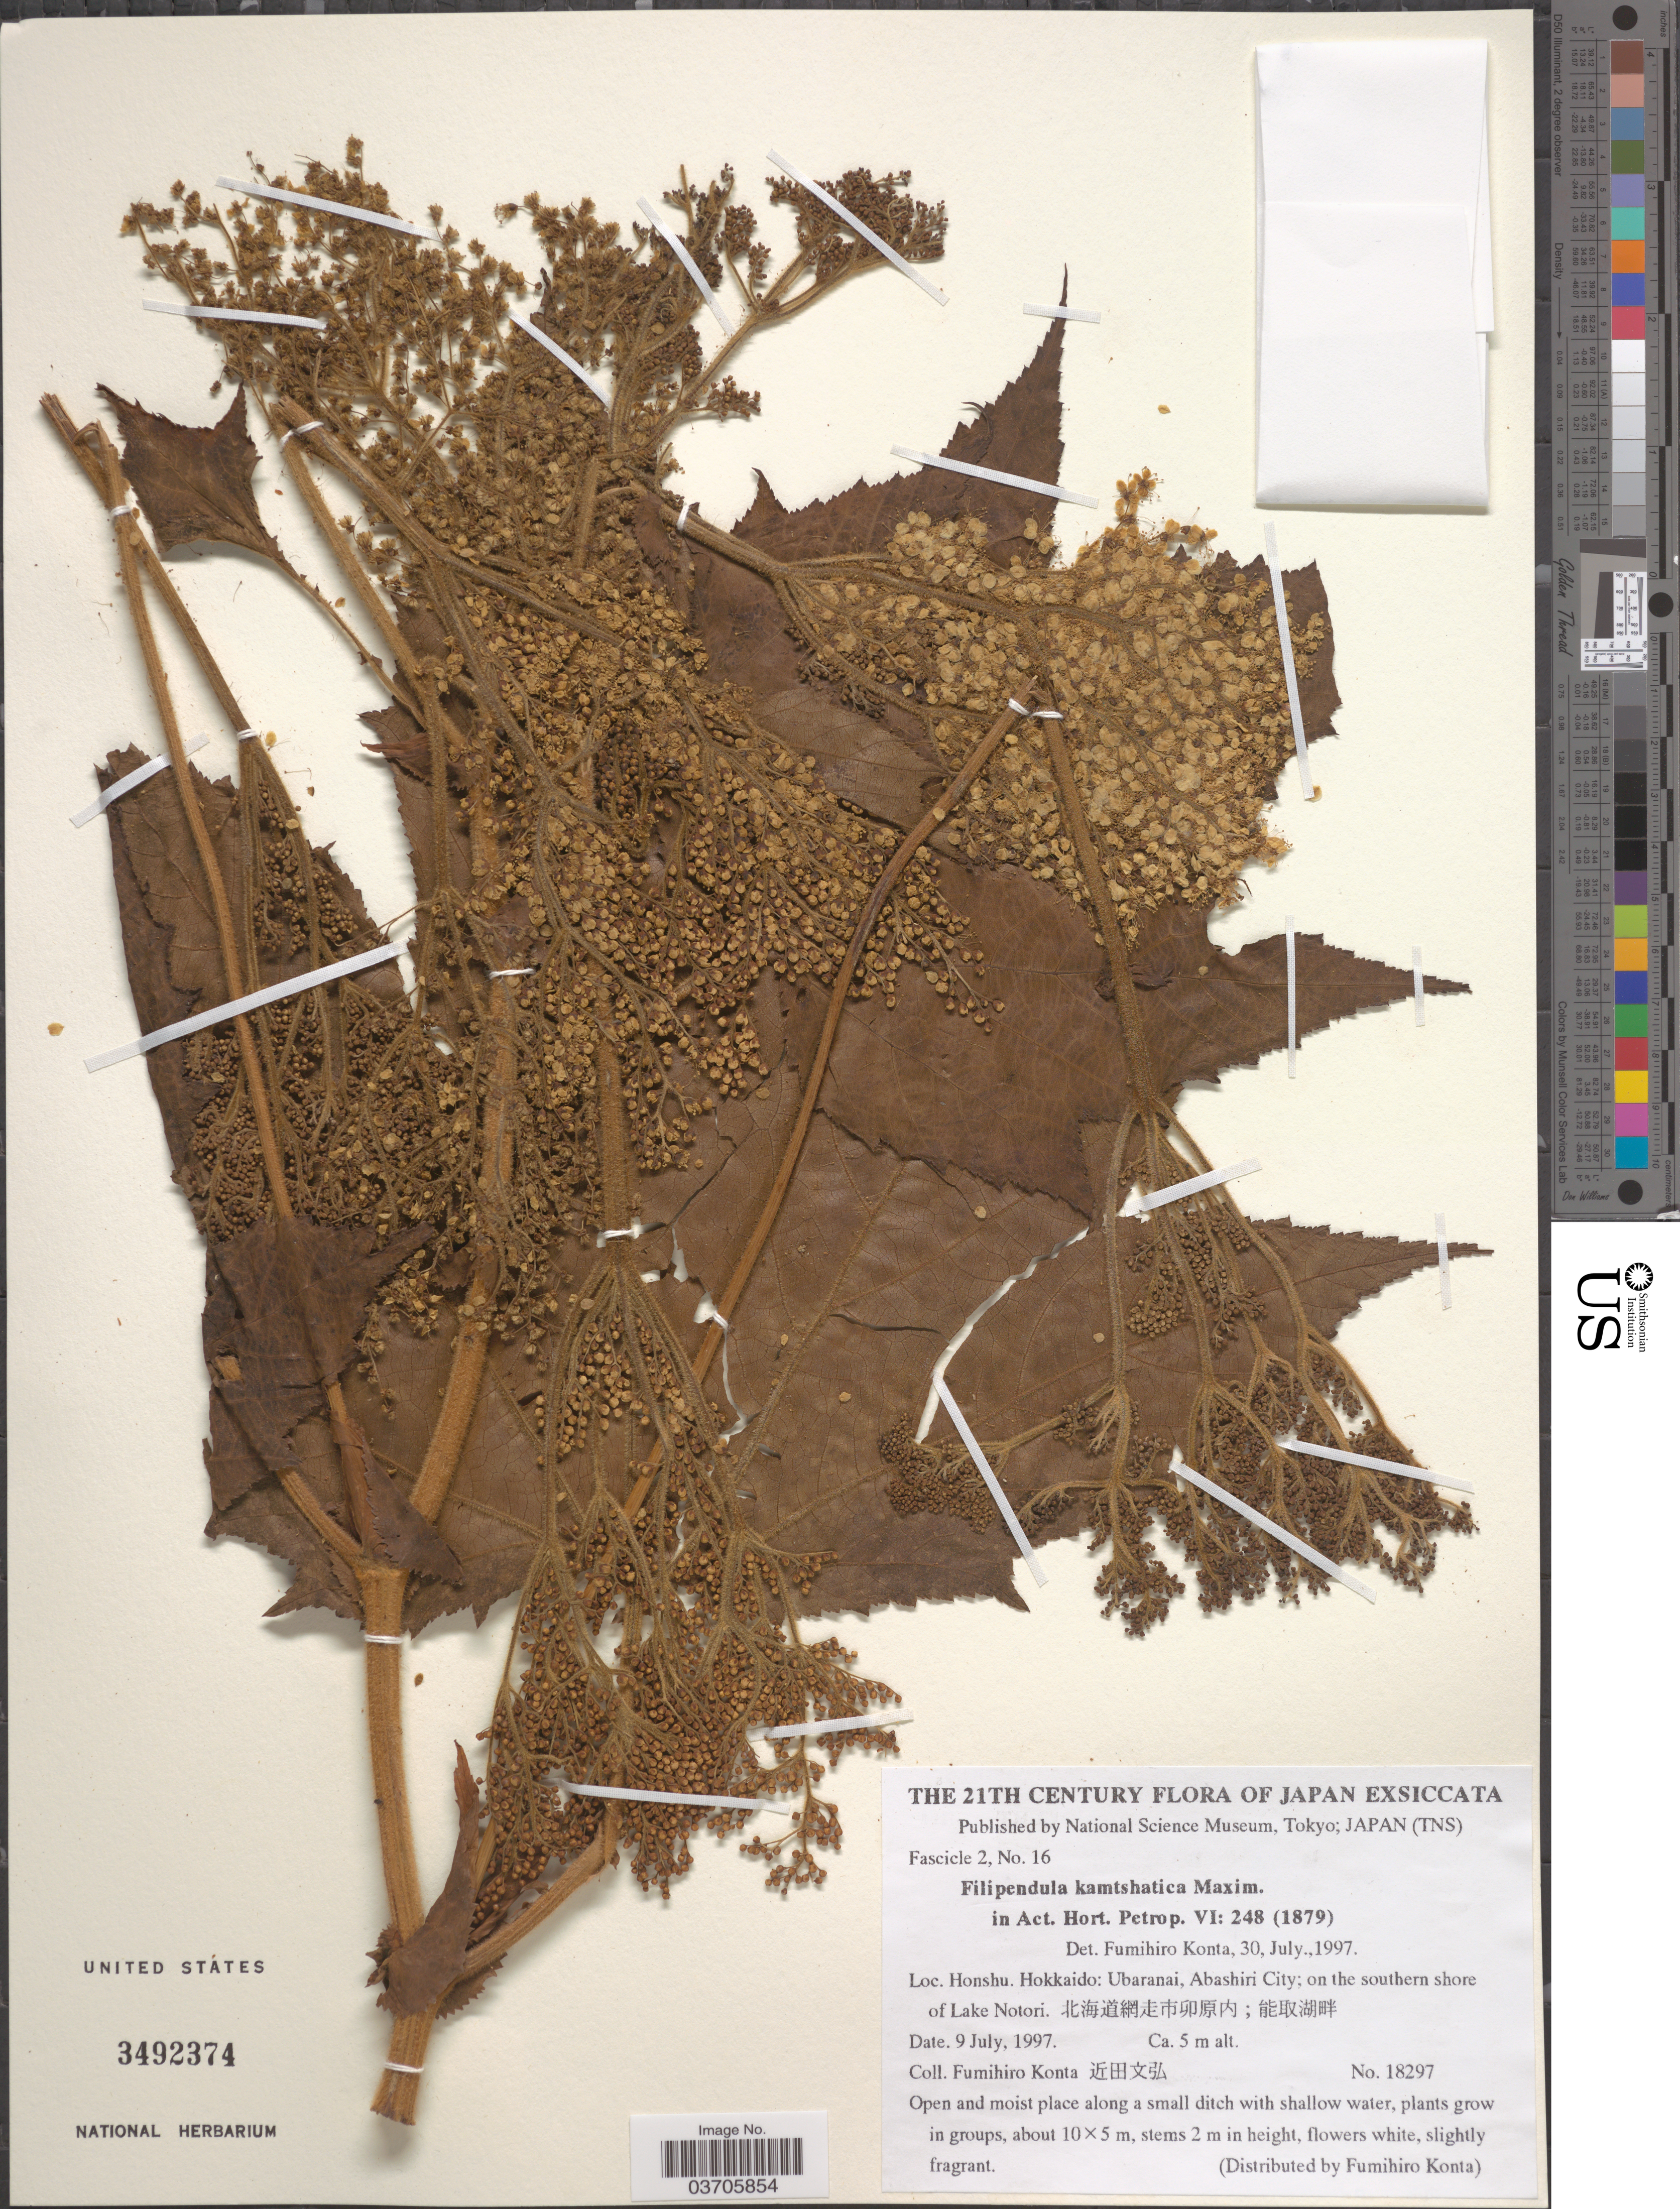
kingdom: Plantae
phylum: Tracheophyta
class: Magnoliopsida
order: Rosales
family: Rosaceae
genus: Filipendula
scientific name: Filipendula camtschatica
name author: (Pall.) Maxim.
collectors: F. Konta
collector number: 18297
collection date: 1997-07-09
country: Japan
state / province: Hokkaidō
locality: Honshu. Ubaranai, Abashiri City; on the southern shore of Lake Notori. X.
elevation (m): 5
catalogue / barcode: US 3492374